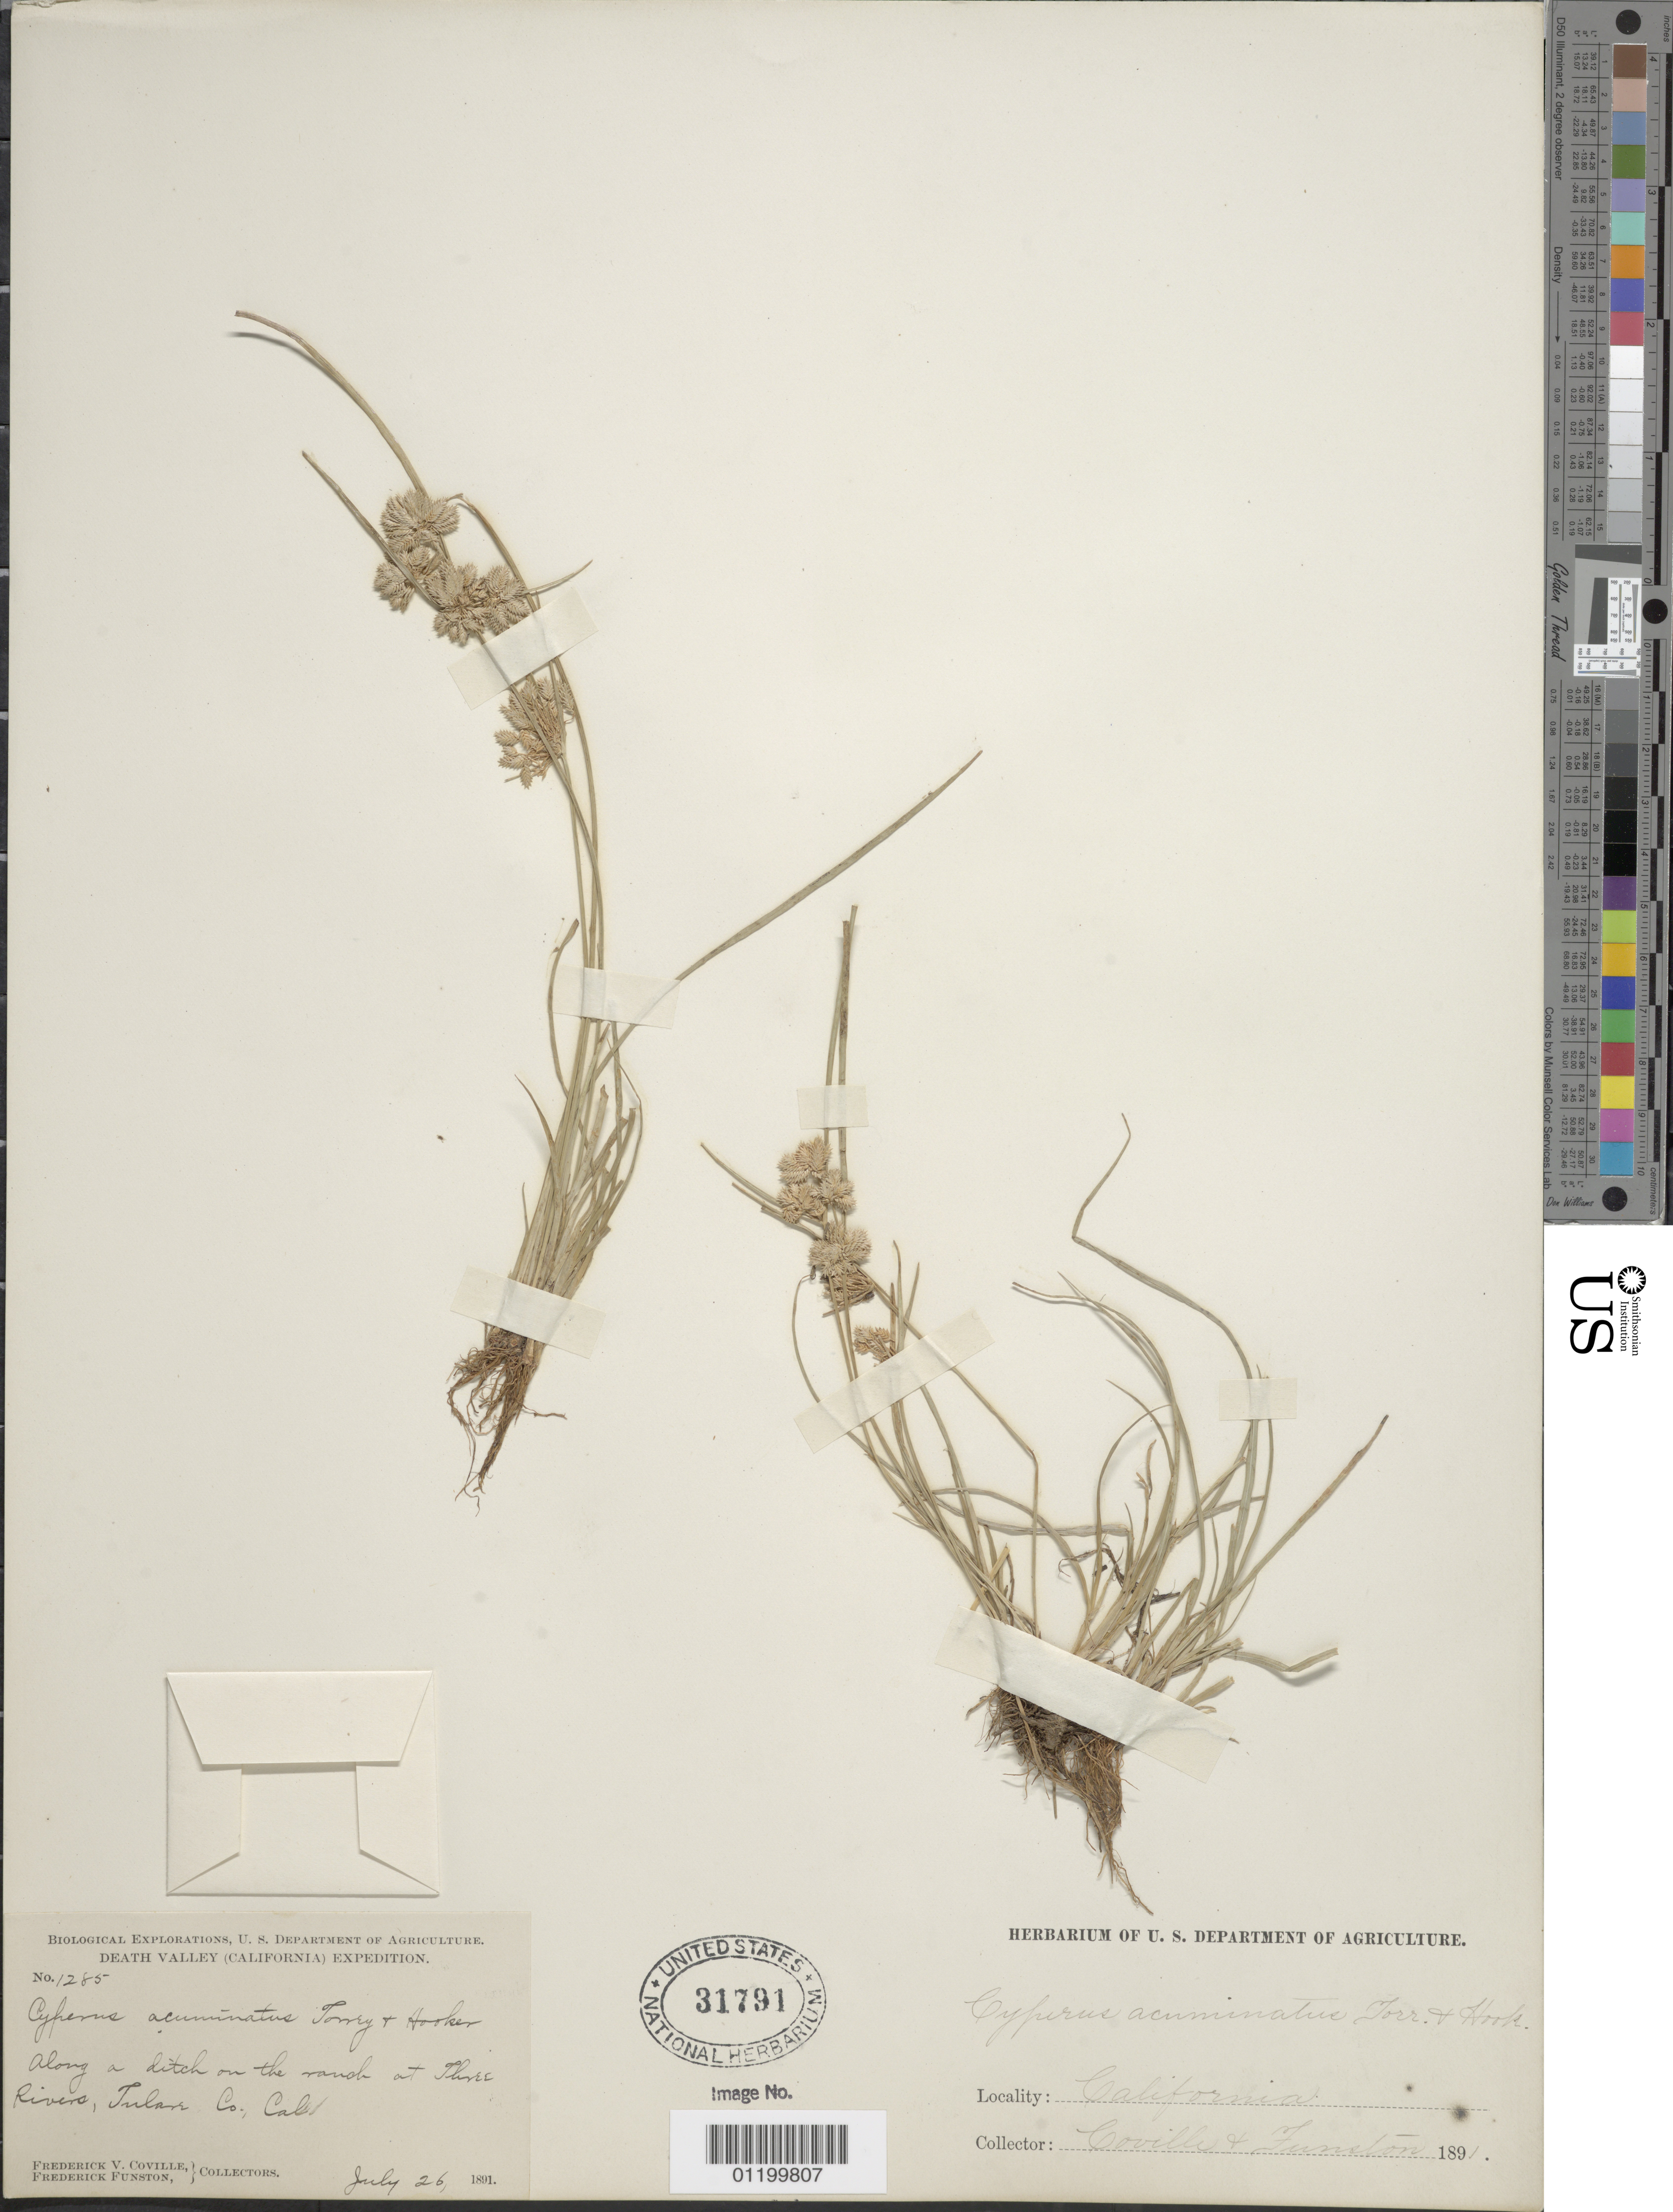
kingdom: Plantae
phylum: Tracheophyta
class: Liliopsida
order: Poales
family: Cyperaceae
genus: Cyperus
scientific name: Cyperus acuminatus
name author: Torr. & Hook.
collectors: F. V. Coville & F. Funston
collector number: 1285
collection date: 1891-07-26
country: United States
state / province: California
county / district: Tulare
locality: Along a ditch on the ranch at Three Rivers.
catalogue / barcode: US 31791